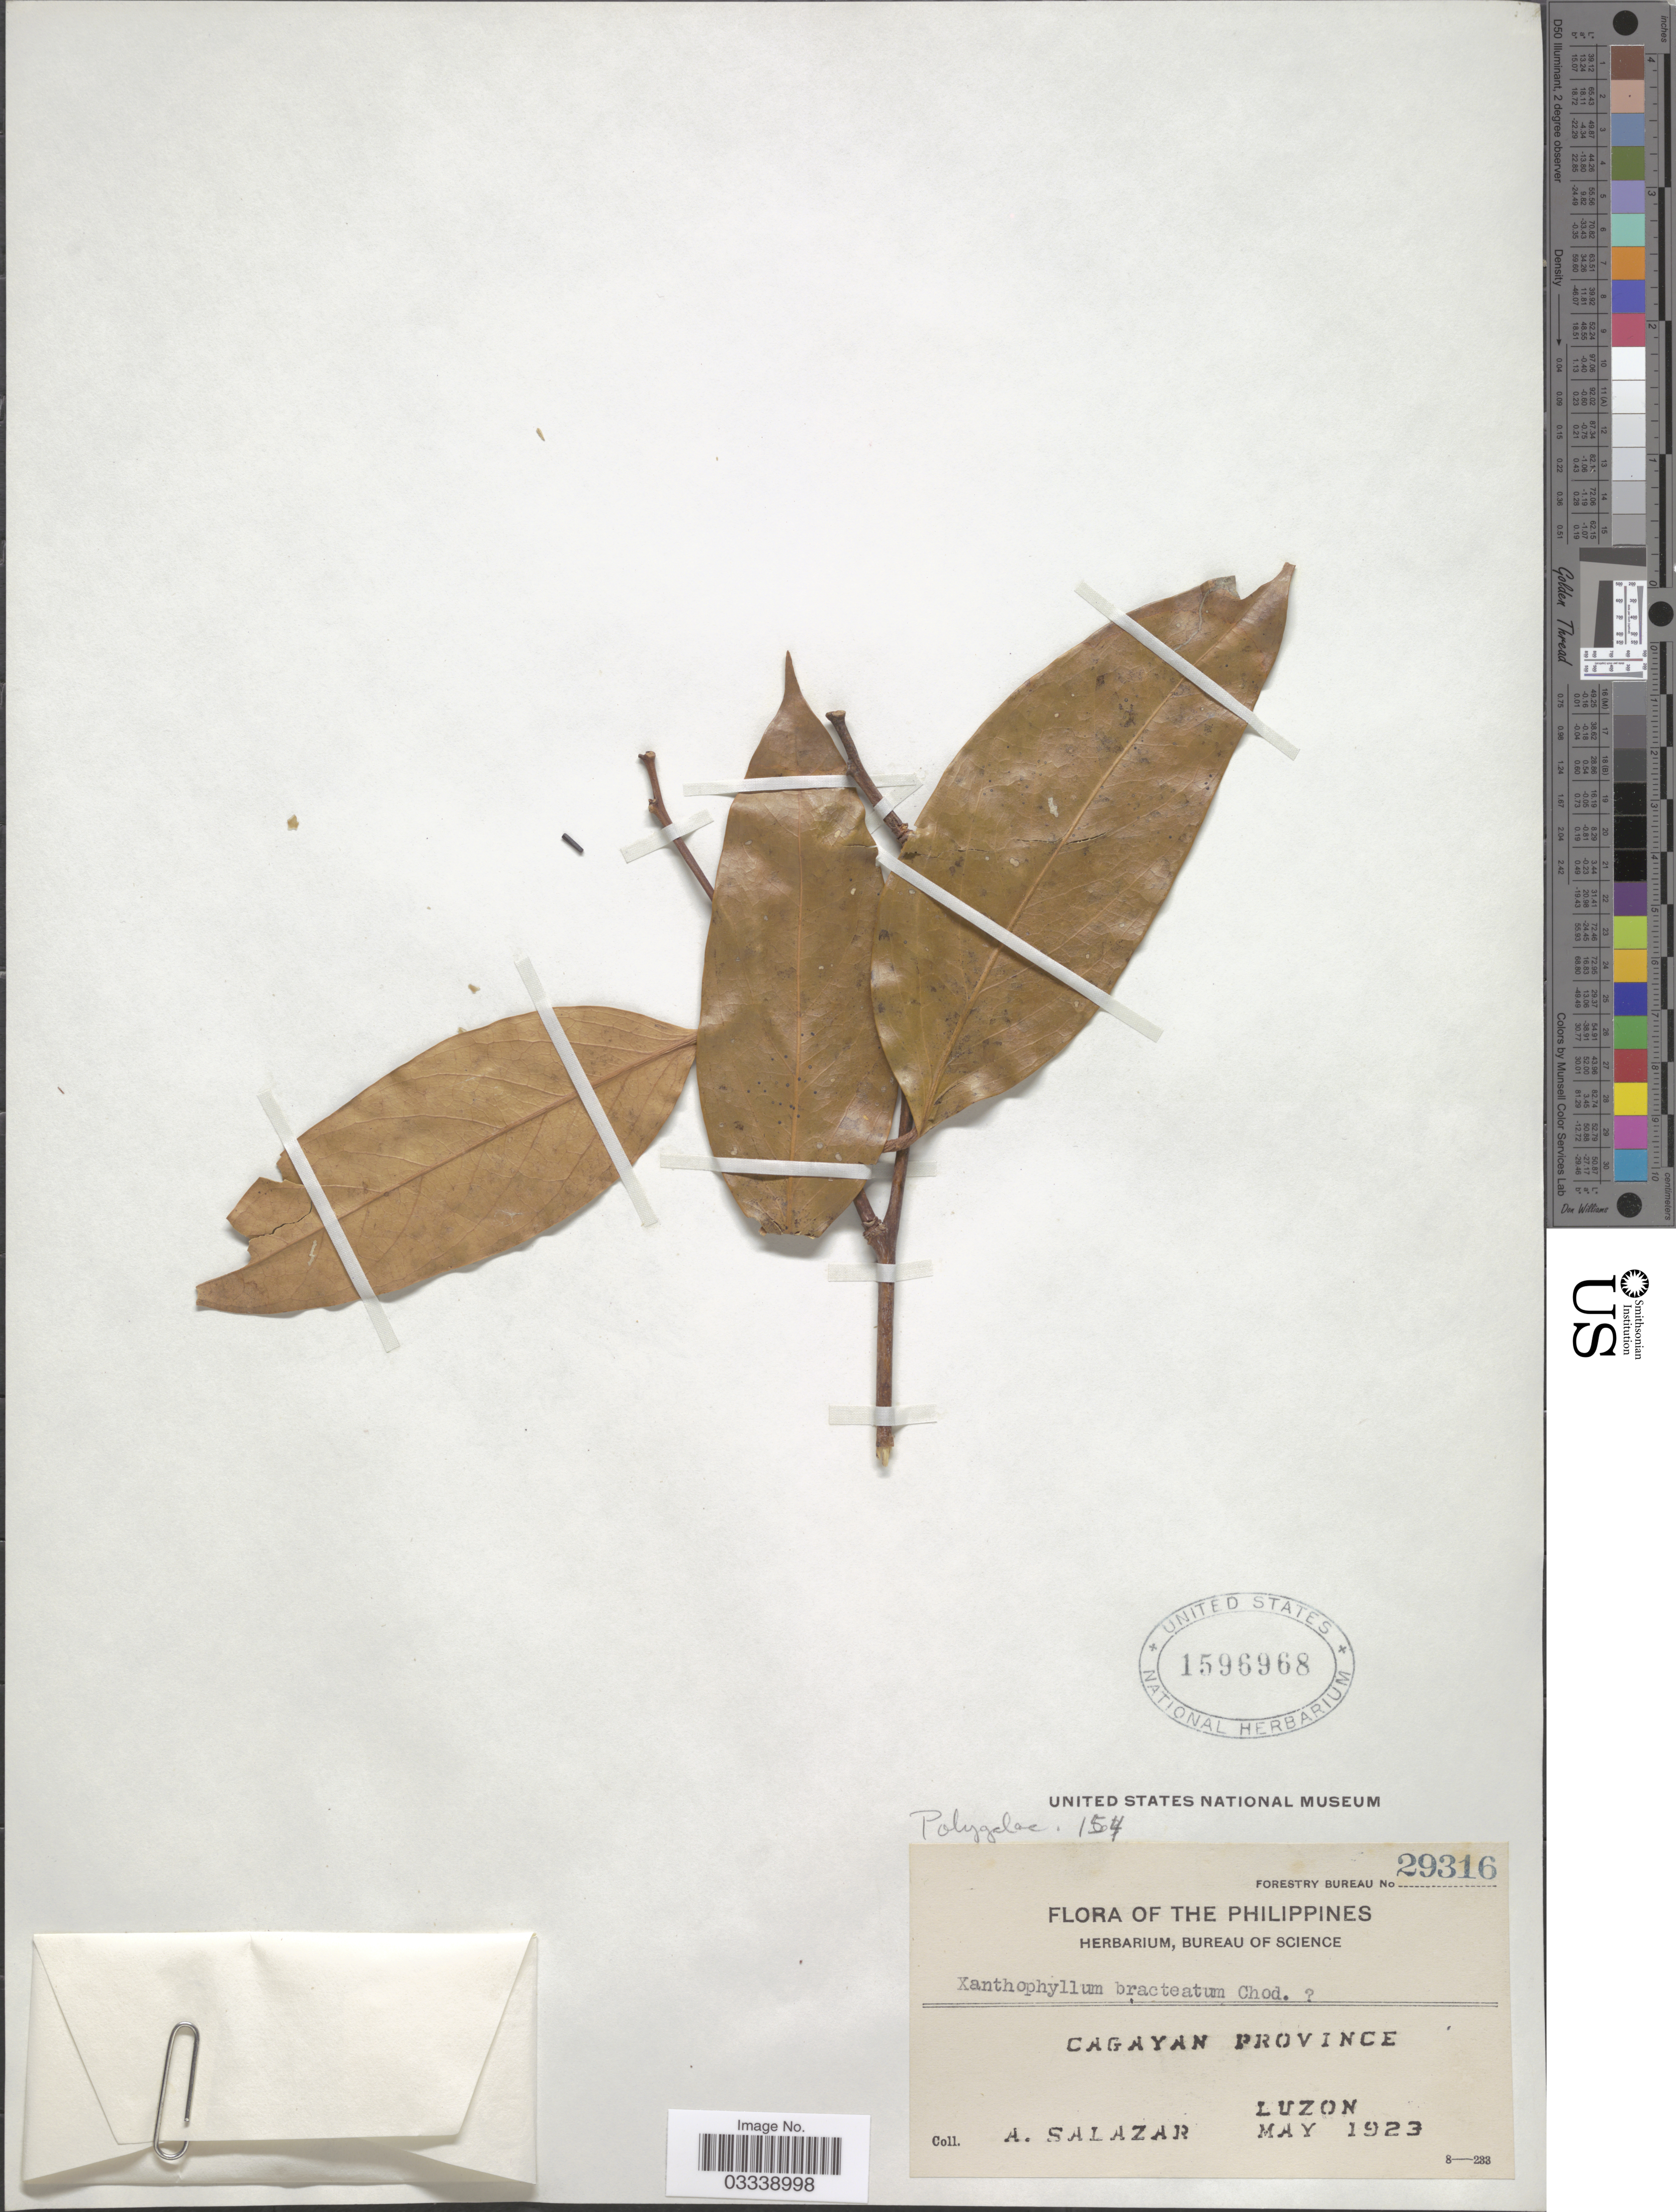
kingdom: Plantae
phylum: Tracheophyta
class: Magnoliopsida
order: Fabales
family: Polygalaceae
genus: Xanthophyllum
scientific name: Xanthophyllum sp.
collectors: A. Salazar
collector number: Forestry Bureau 29316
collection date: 1923-05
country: Philippines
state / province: Cagayan Valley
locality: Cagayan Province, Luzon.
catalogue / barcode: US 1596968